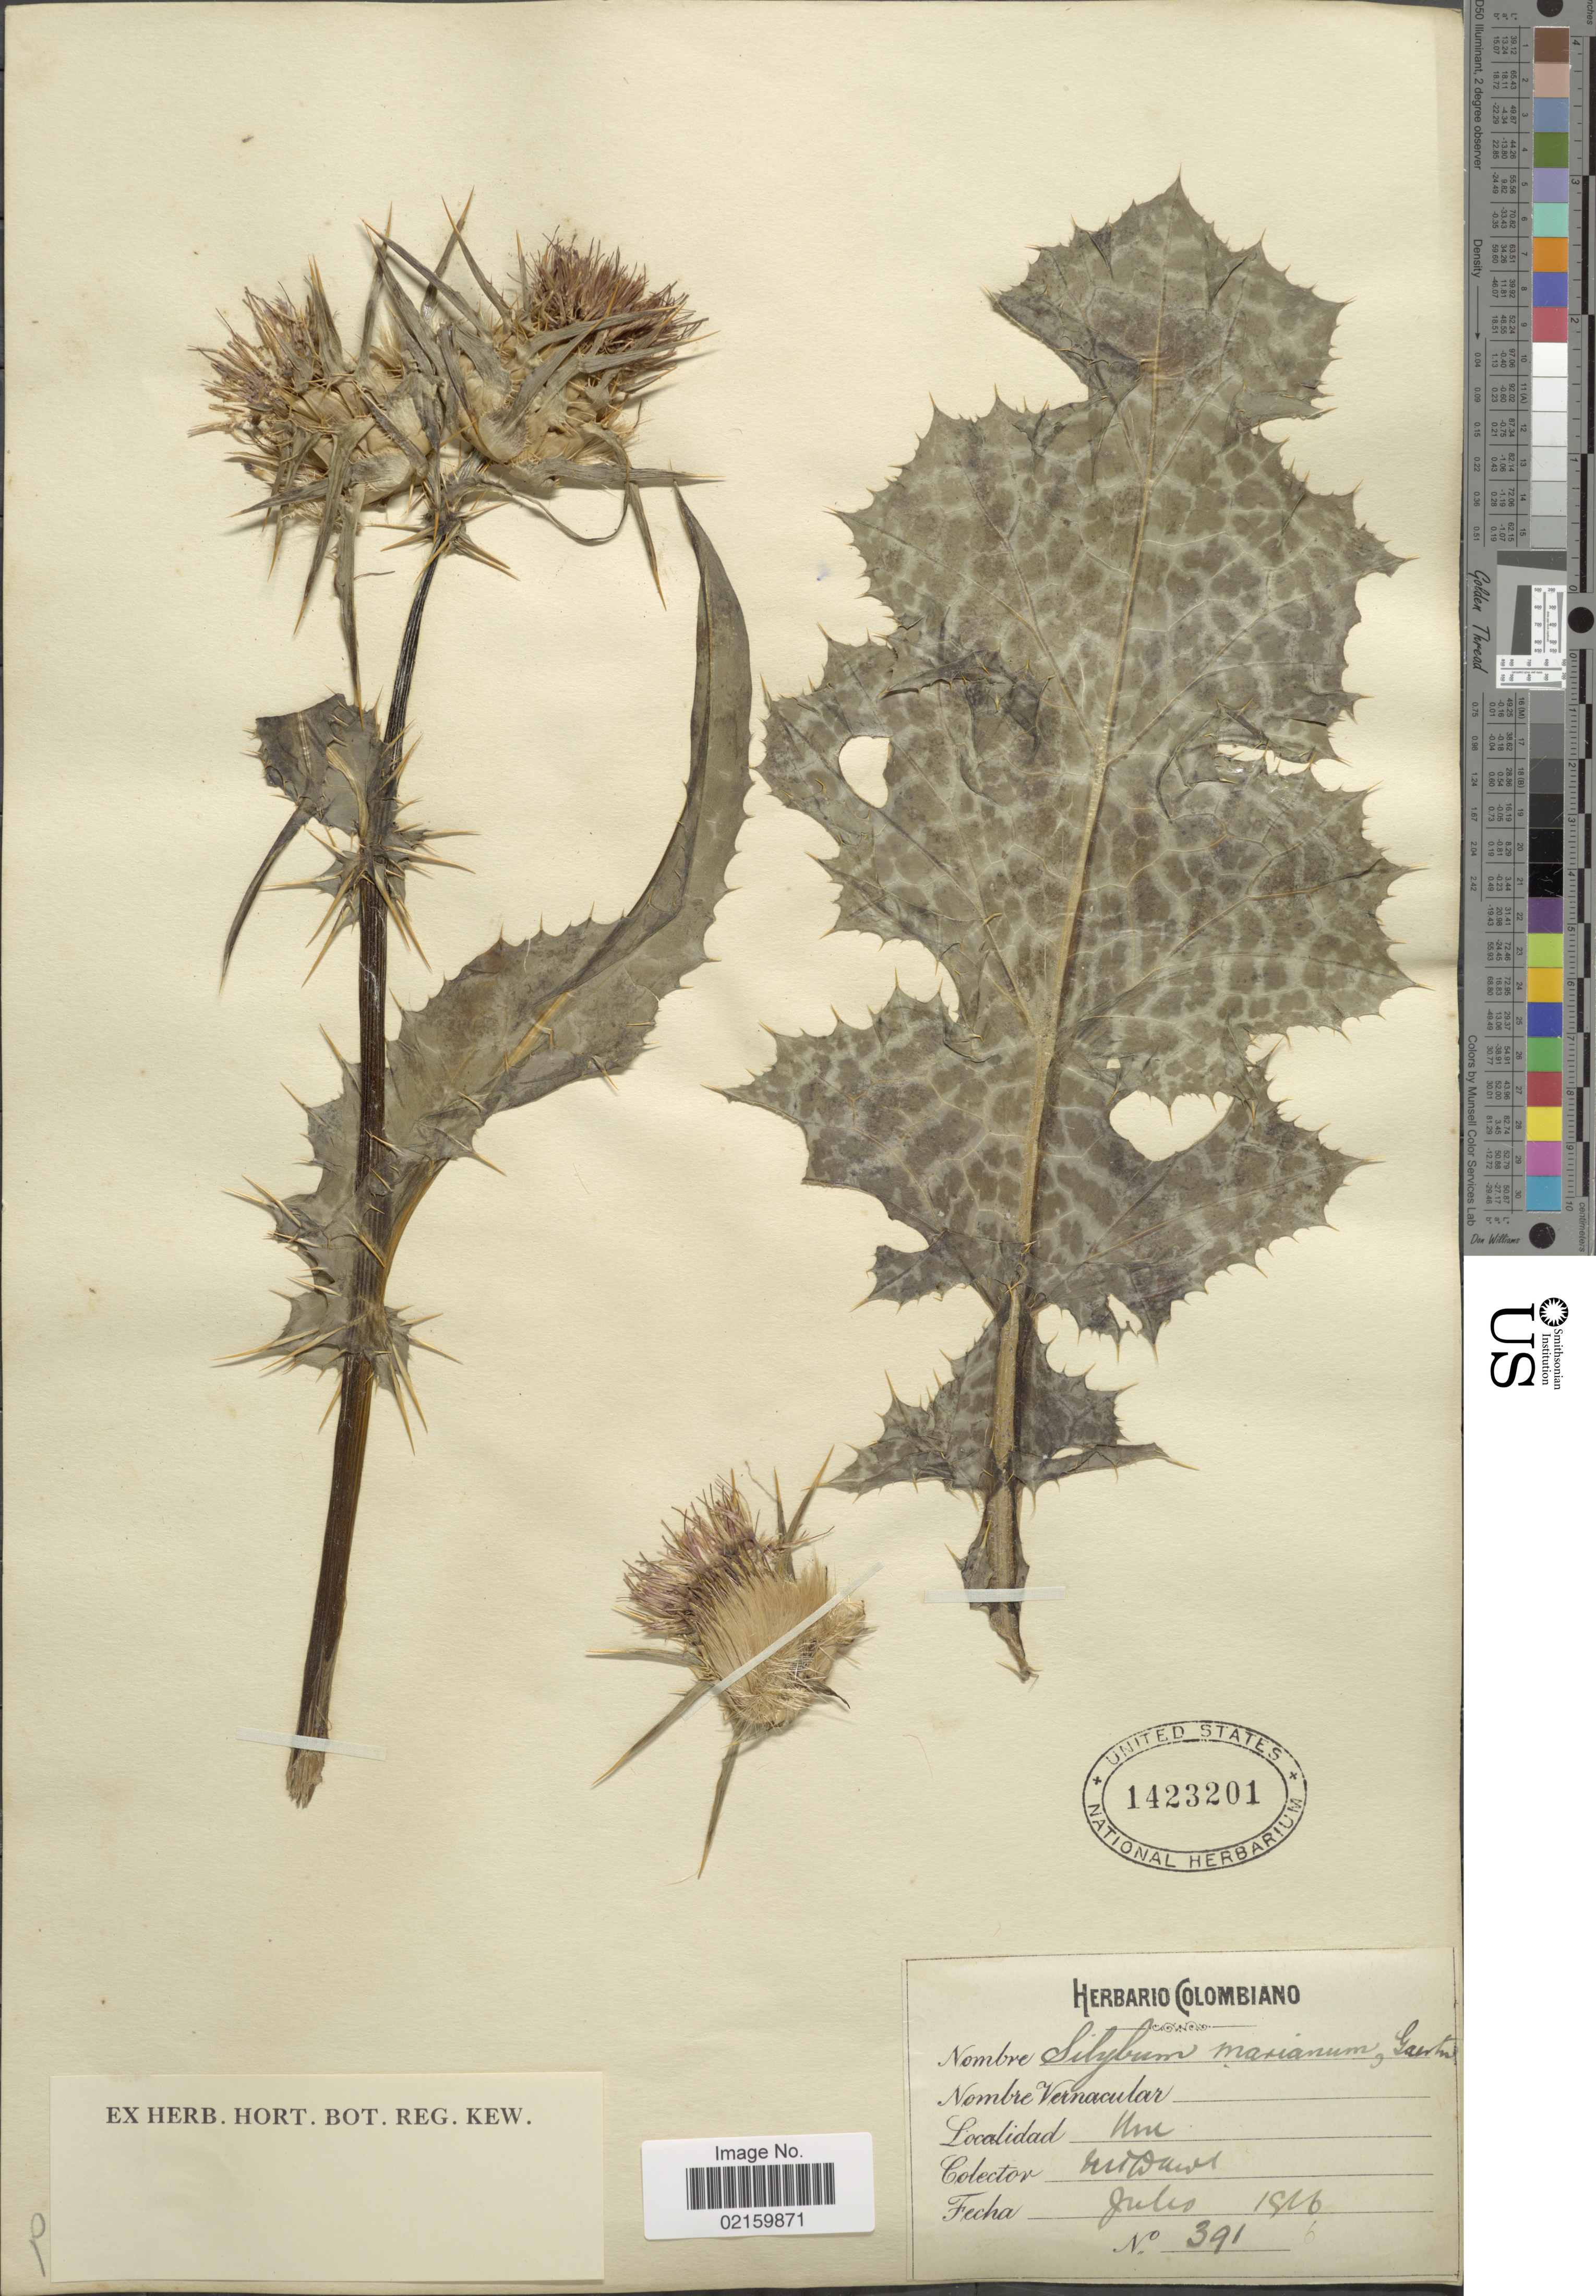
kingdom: Plantae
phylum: Tracheophyta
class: Magnoliopsida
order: Asterales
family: Asteraceae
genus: Silybum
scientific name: Silybum marianum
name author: (L.) Gaertn.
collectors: M. Dawn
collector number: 391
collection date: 1926-07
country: Colombia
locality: Une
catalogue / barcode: US 1423201